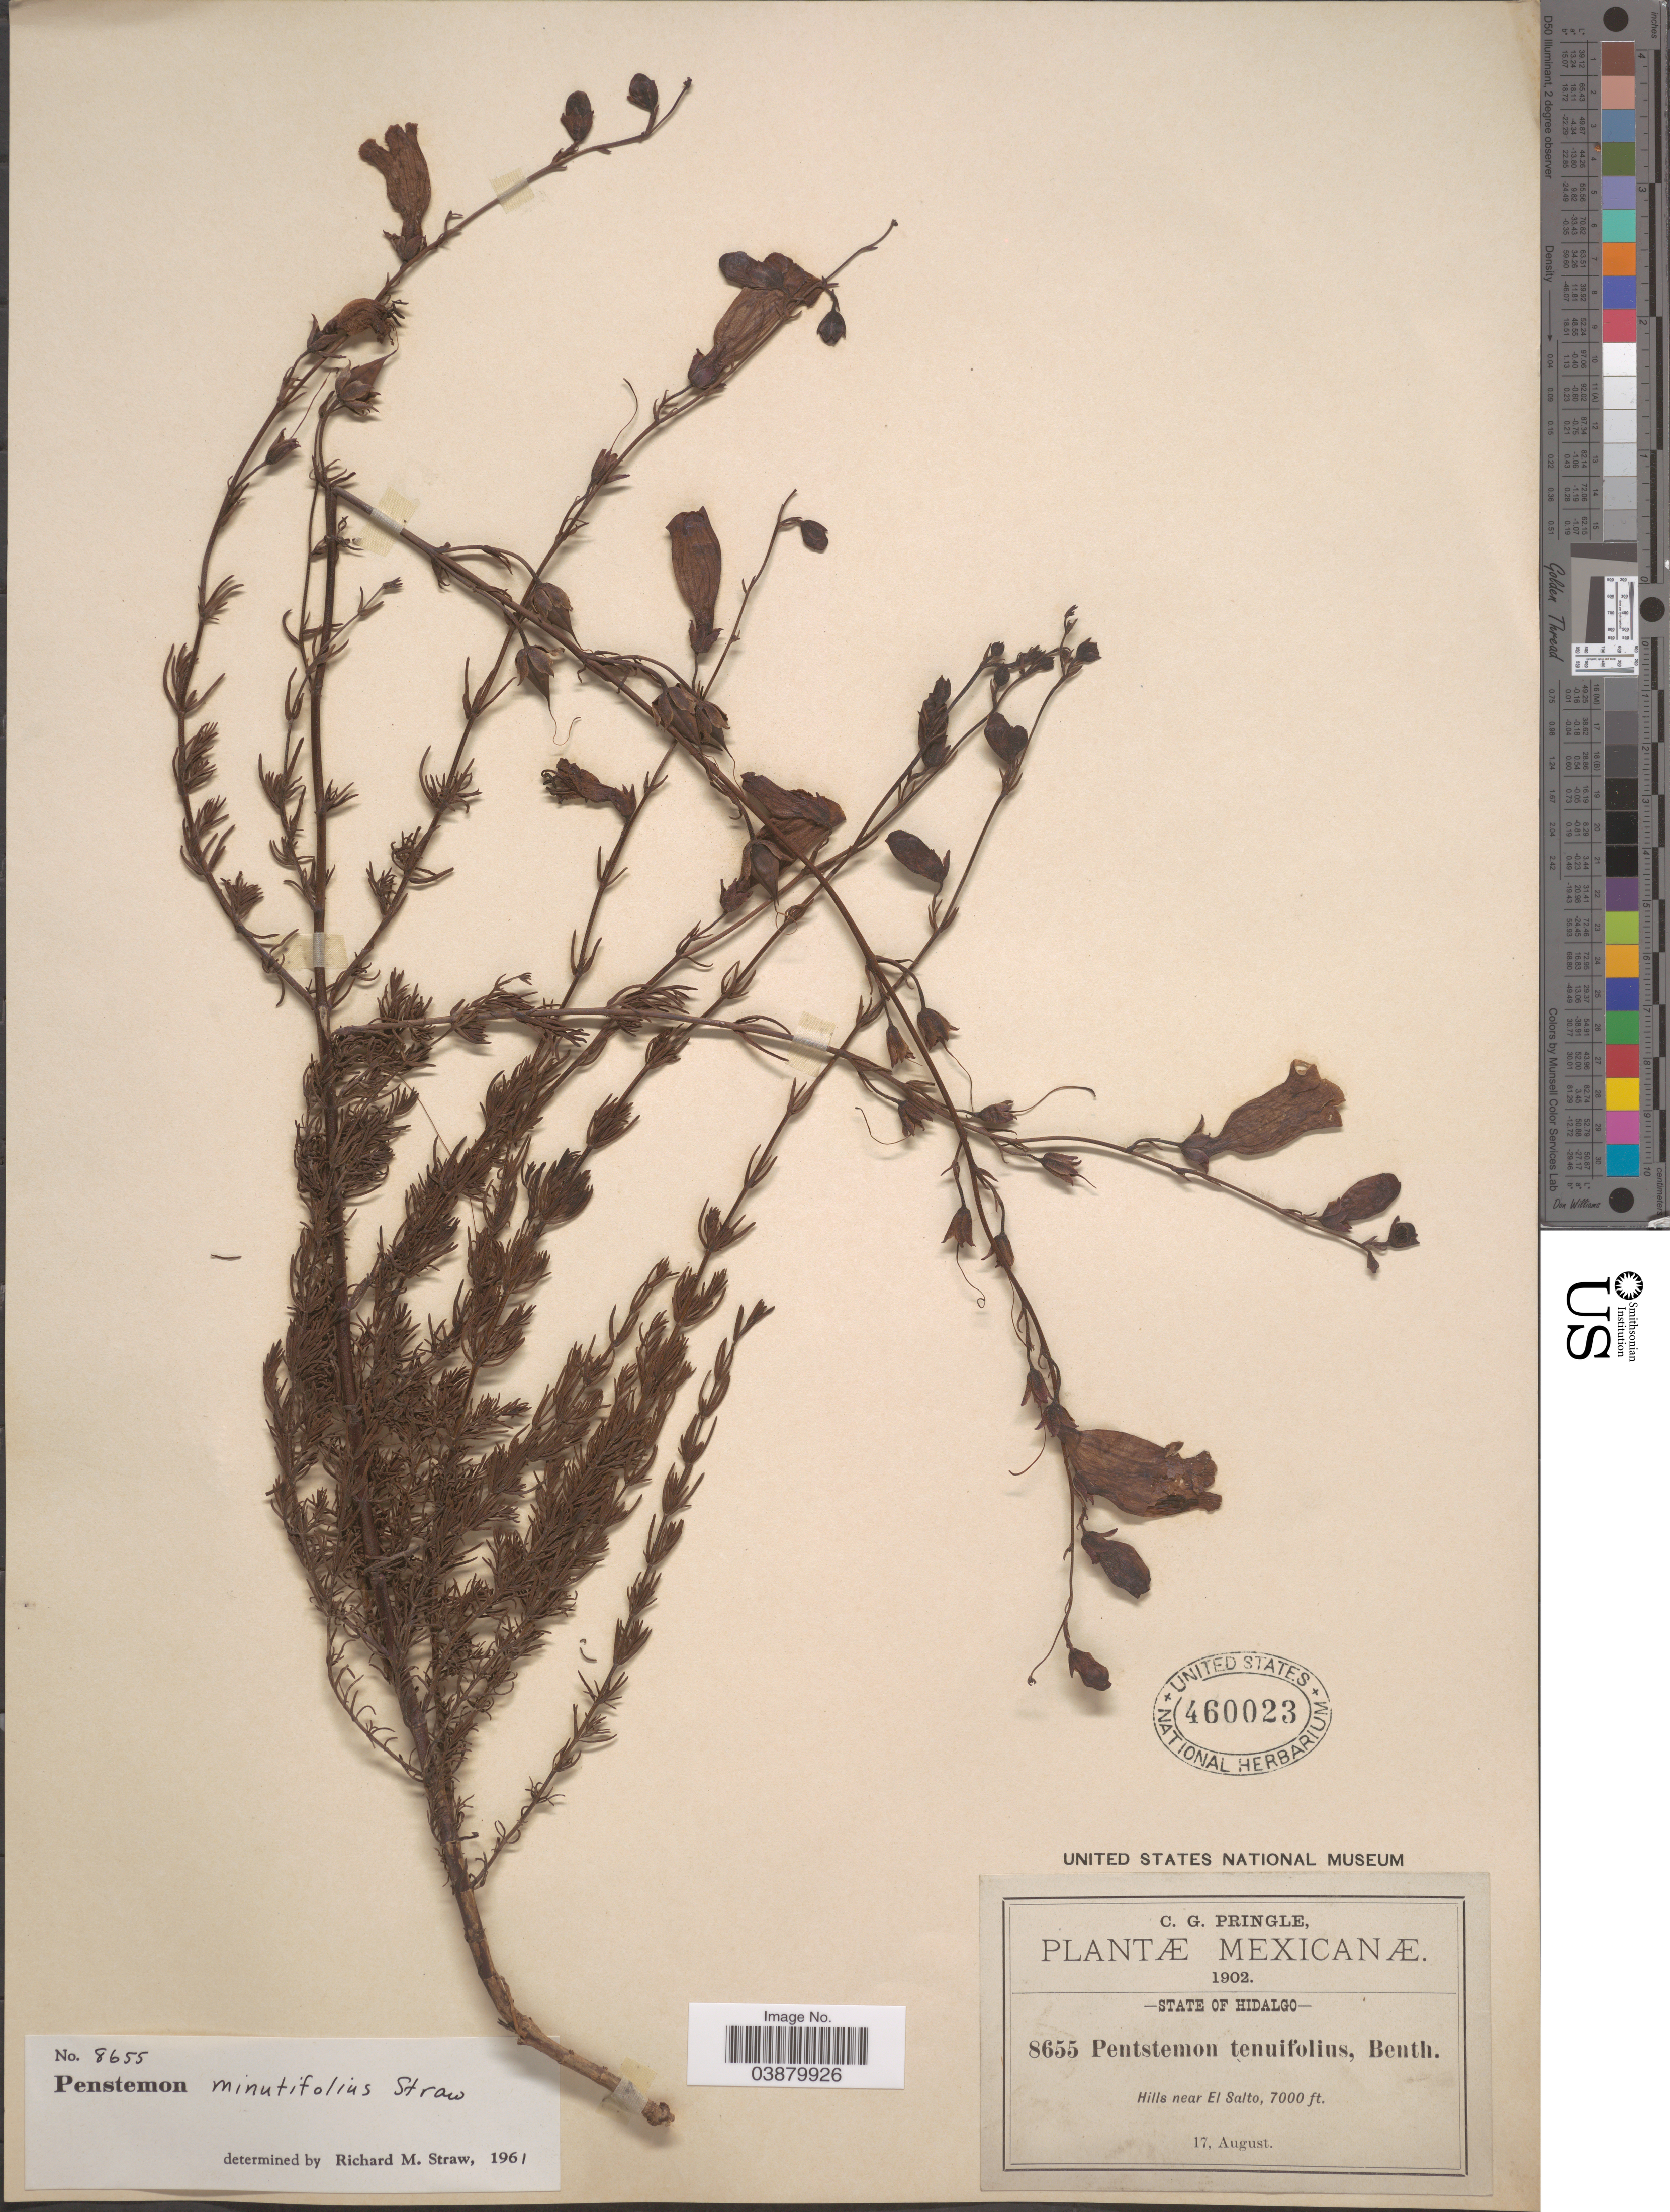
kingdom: Plantae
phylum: Tracheophyta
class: Magnoliopsida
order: Lamiales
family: Plantaginaceae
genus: Penstemon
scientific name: Penstemon minutifolius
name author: Straw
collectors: C. G. Pringle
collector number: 8655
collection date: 1902-08-17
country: Mexico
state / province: Hidalgo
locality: Hills near El Salto.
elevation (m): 2134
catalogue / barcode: US 460023